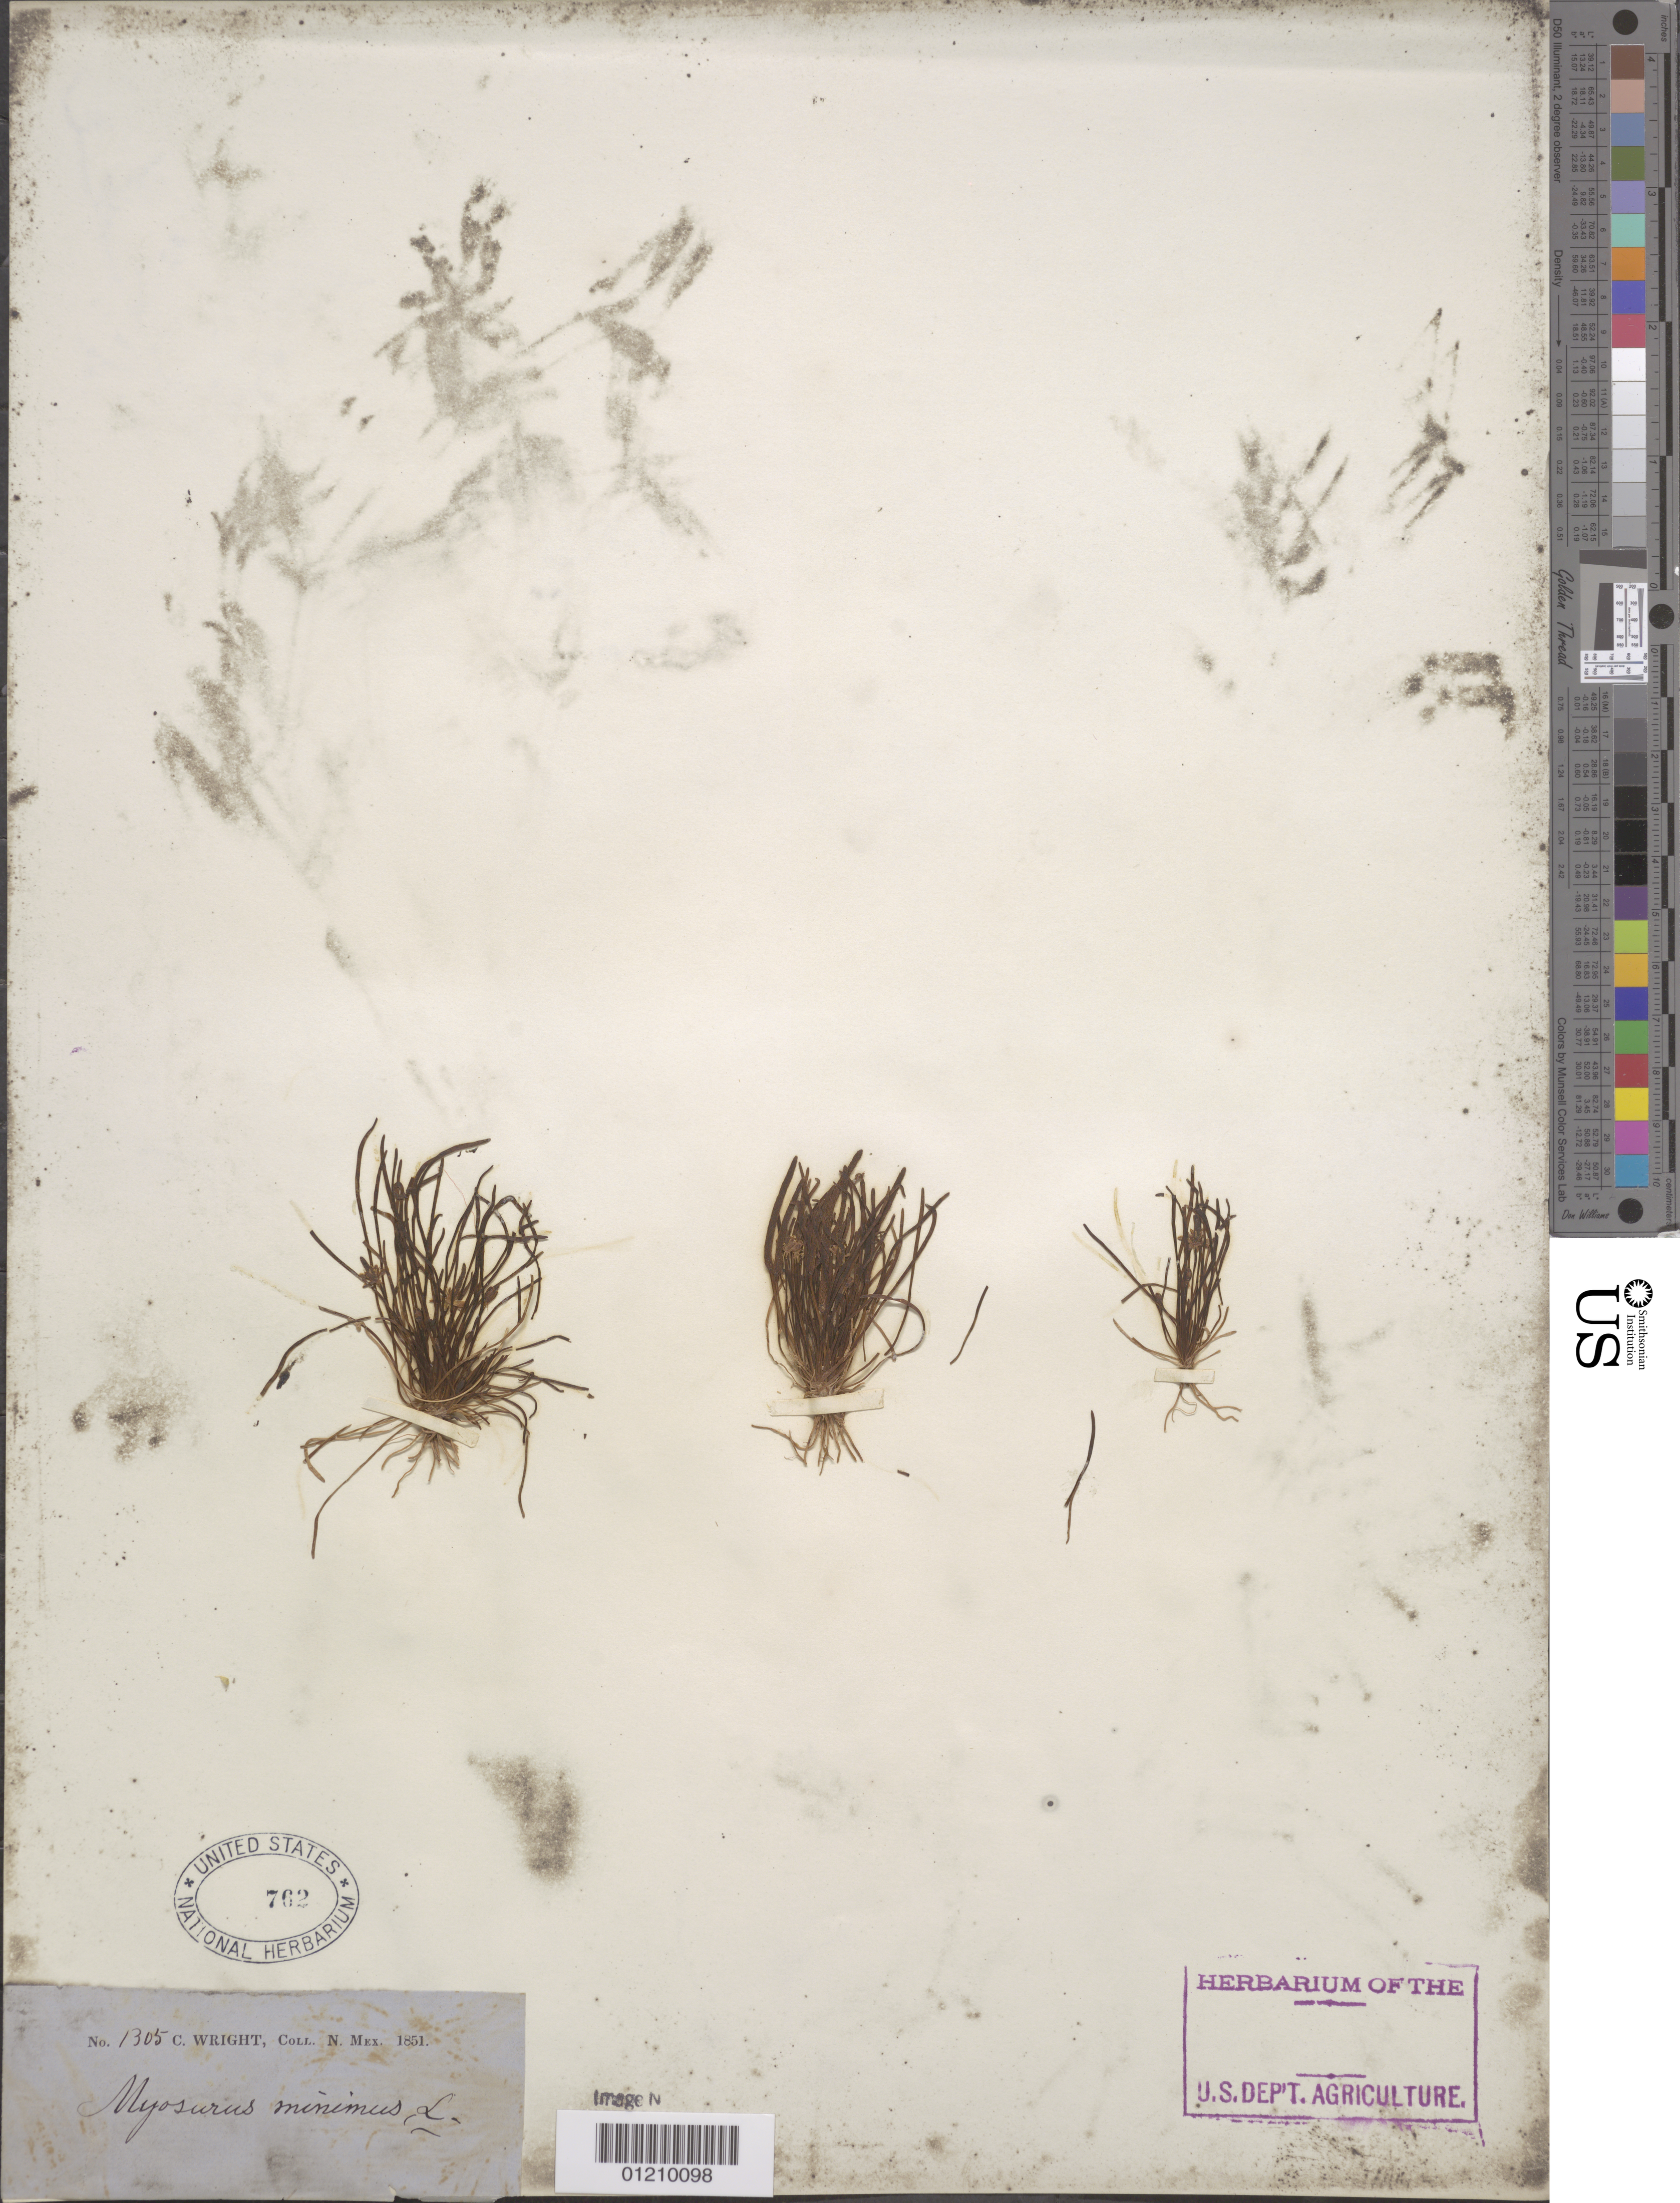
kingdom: Plantae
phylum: Tracheophyta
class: Magnoliopsida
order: Ranunculales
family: Ranunculaceae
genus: Myosurus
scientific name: Myosurus minimus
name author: L.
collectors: C. Wright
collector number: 1305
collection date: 1851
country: United States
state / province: New Mexico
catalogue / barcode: US 762